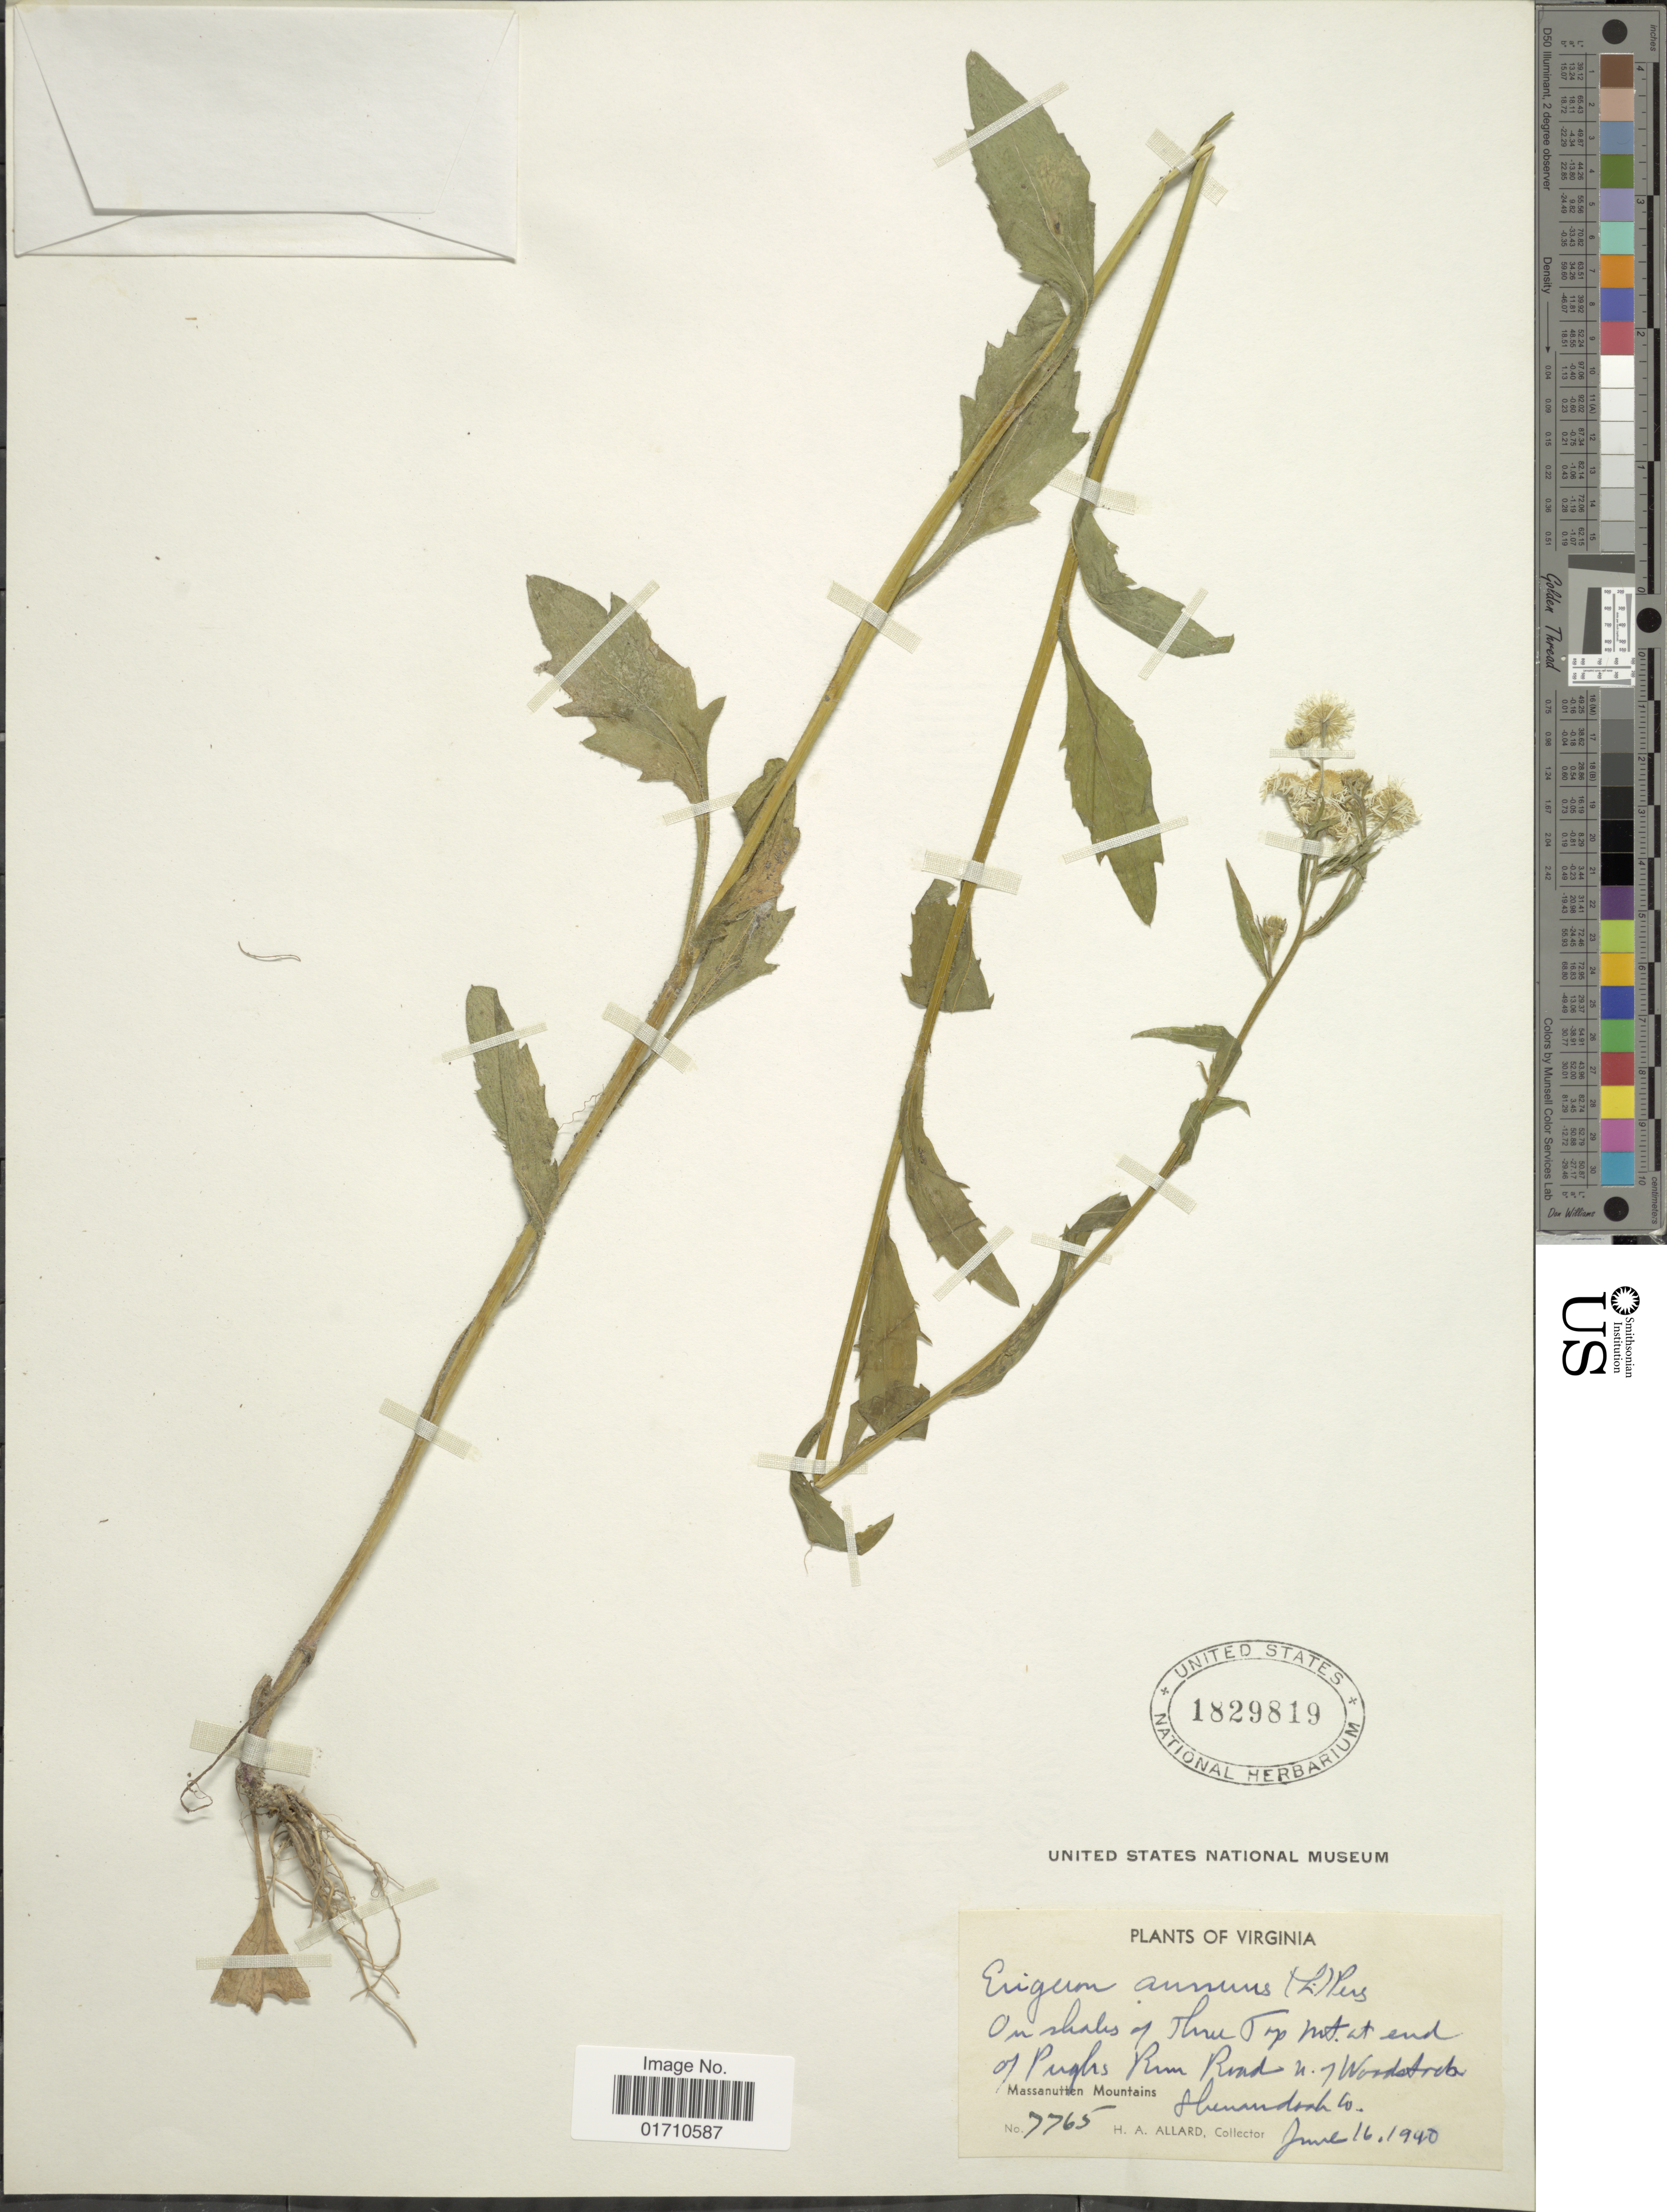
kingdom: Plantae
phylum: Tracheophyta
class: Magnoliopsida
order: Asterales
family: Asteraceae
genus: Erigeron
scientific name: Erigeron annuus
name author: (L.) Pers.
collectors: H. A. Allard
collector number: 7765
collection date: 1990-06-16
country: United States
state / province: Virginia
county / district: Shenandoah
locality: Ons shales of Three Top Mt. at end of Puglis Rum Road, N. of Woodstock, Massanutten Mountains Shenandoah Co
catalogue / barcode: US 1829819